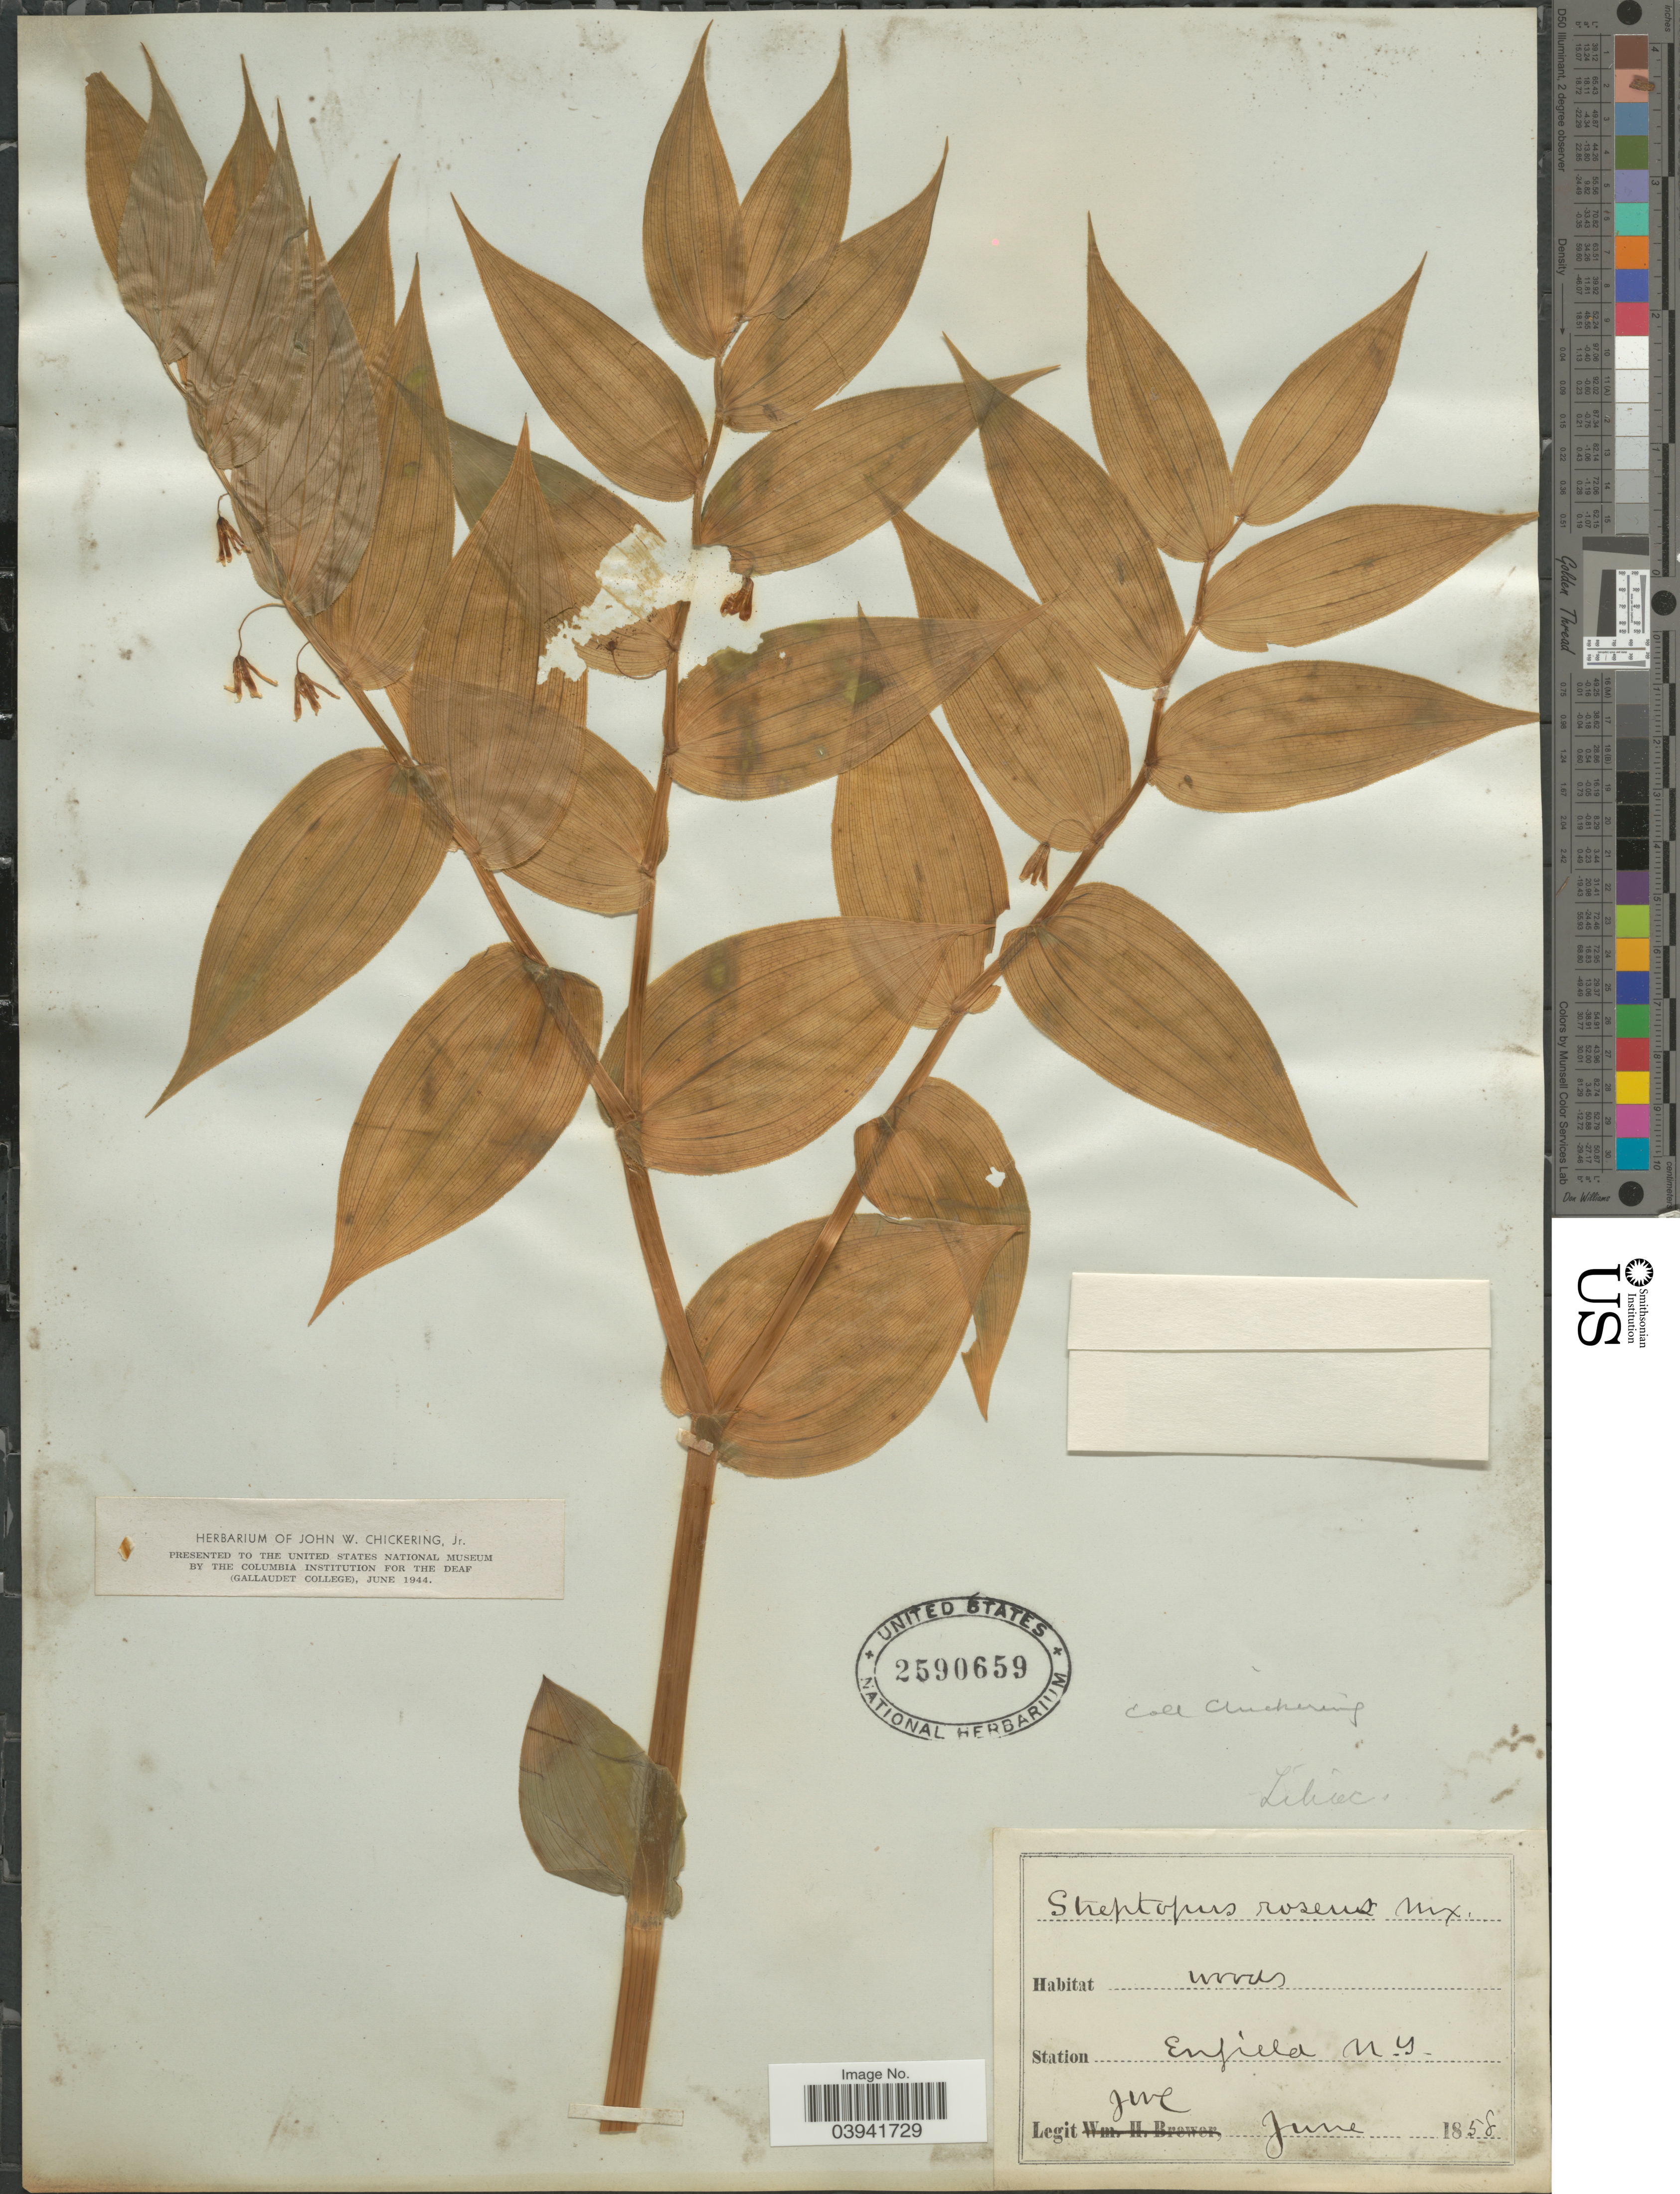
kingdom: Plantae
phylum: Tracheophyta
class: Liliopsida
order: Liliales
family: Liliaceae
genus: Streptopus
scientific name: Streptopus roseus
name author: Michx.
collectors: J. Chickering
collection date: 1858-06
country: United States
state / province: New York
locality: Station Enfield.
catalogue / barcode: US 2590659